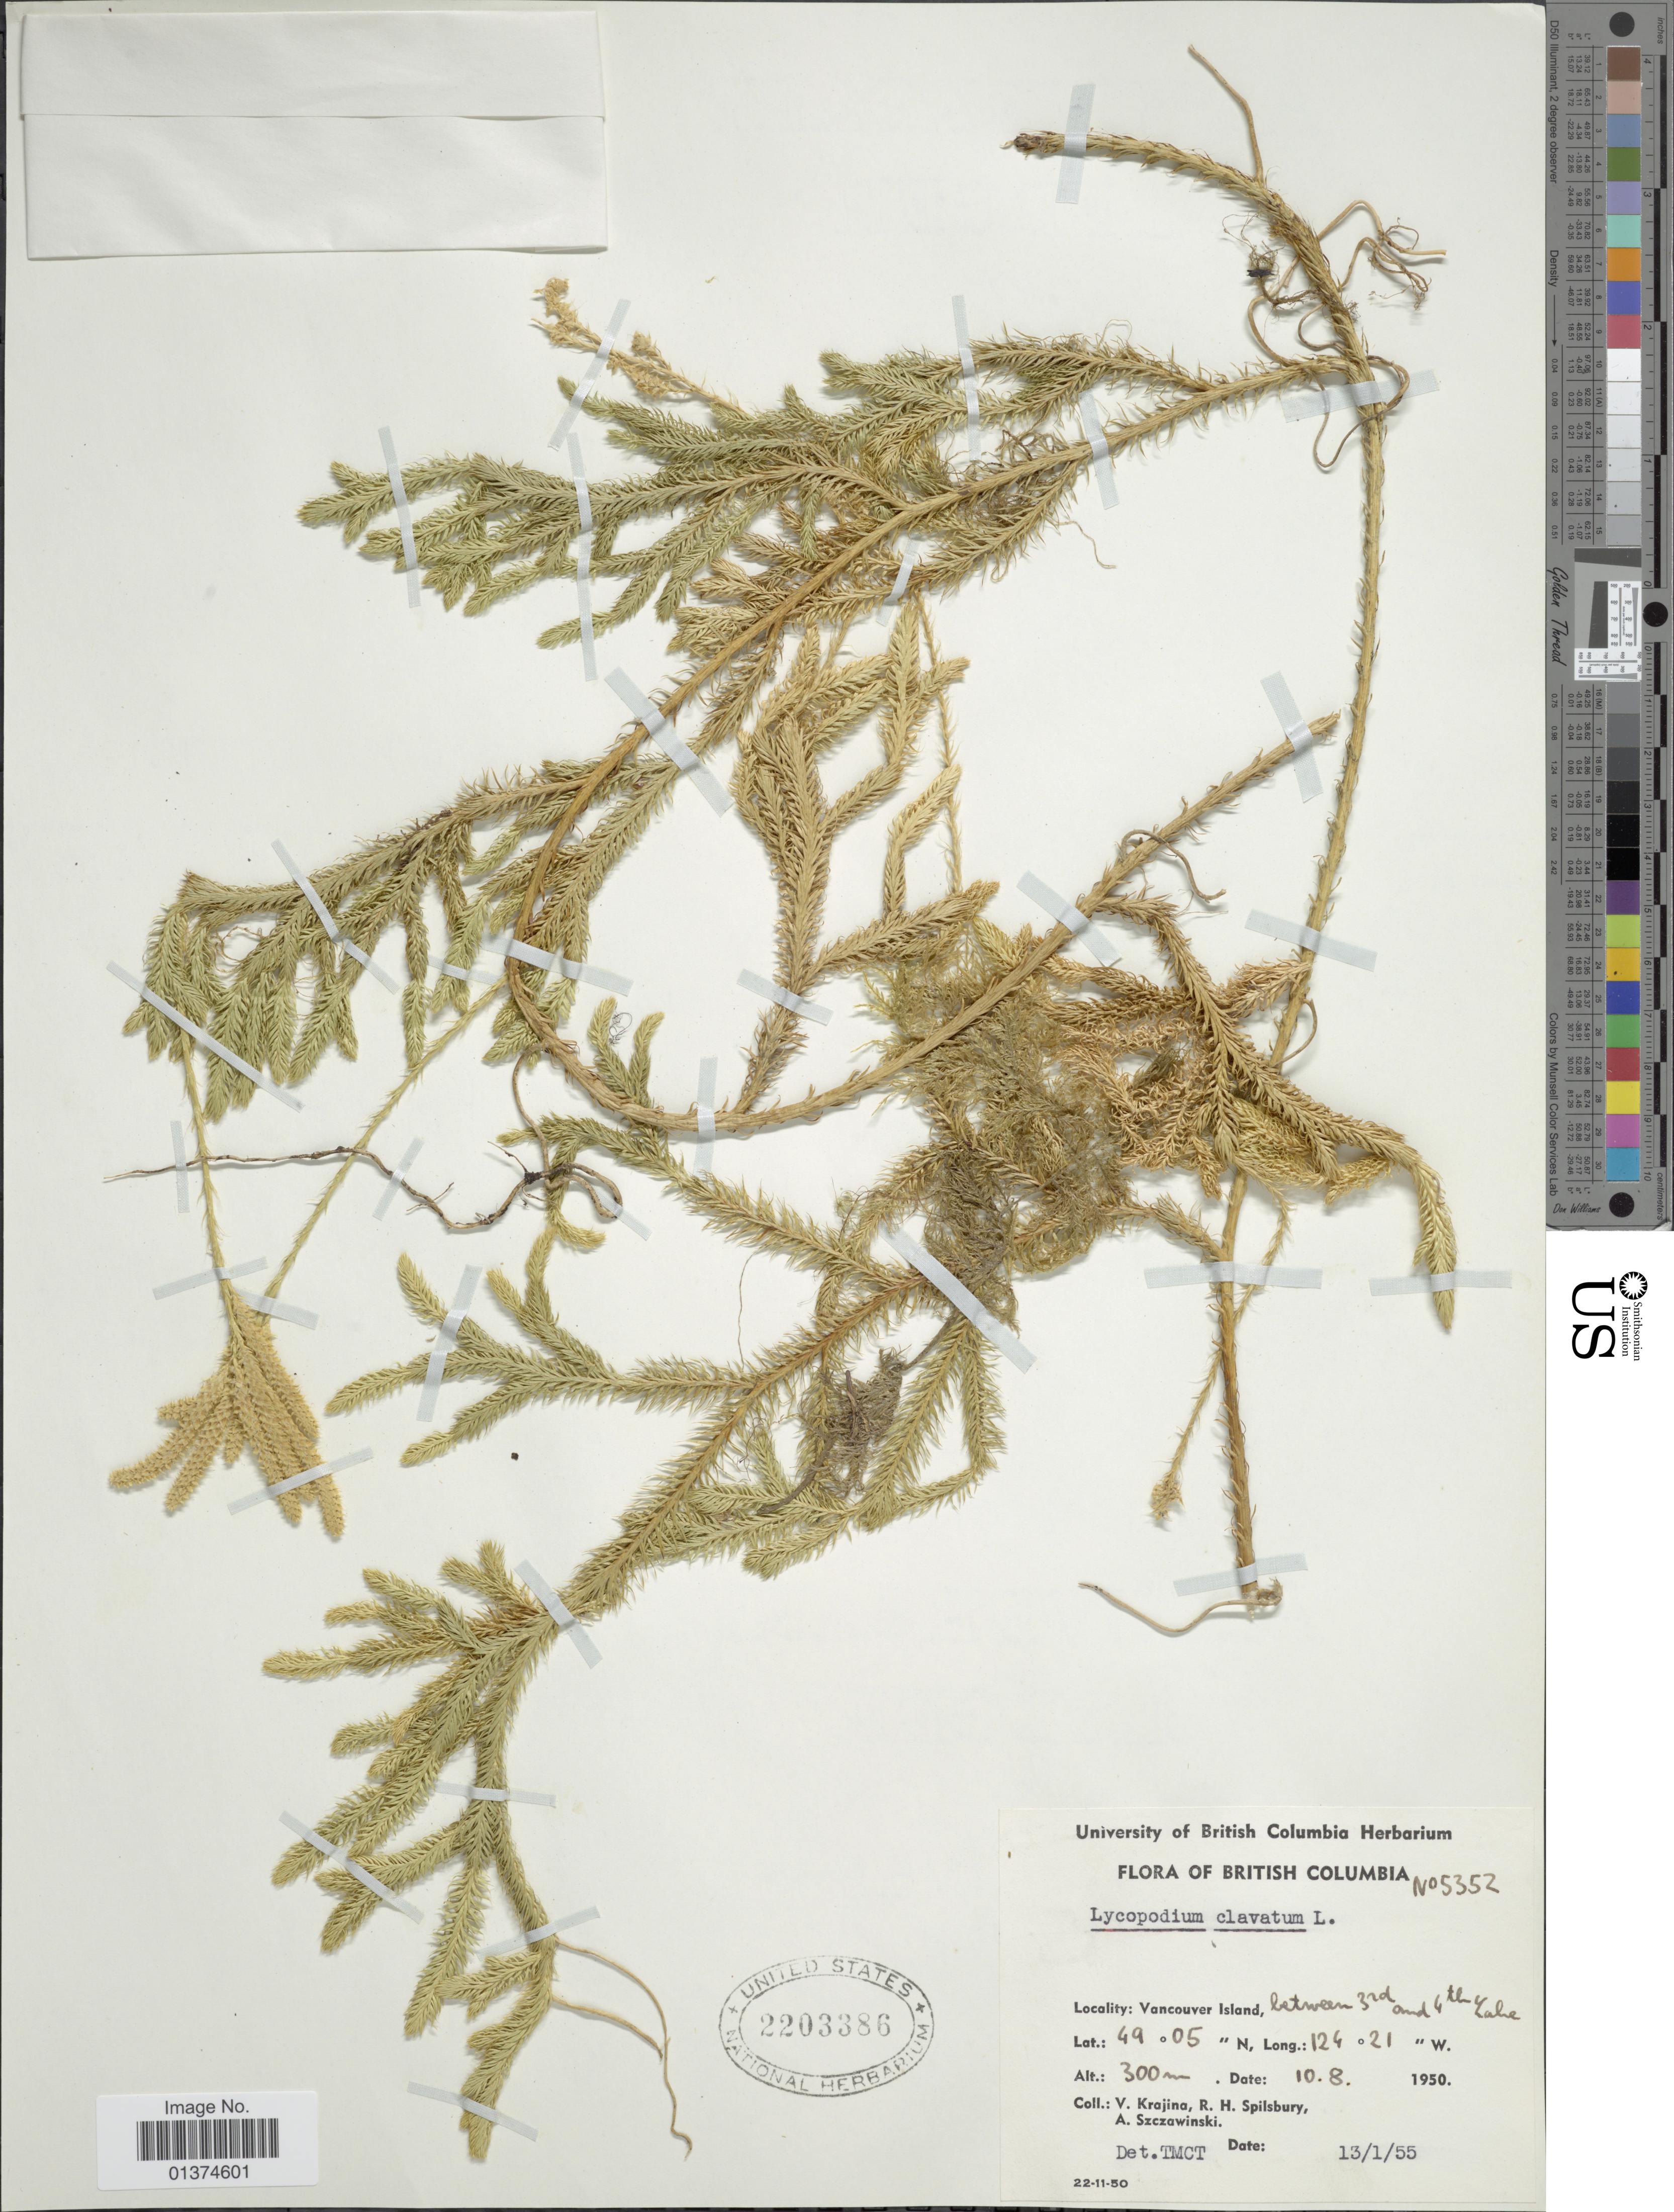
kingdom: Plantae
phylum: Tracheophyta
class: Lycopodiopsida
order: Lycopodiales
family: Lycopodiaceae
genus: Lycopodium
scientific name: Lycopodium clavatum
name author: L.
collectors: V. Krajina, R. Spilsbury & A. Szczawinski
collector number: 5352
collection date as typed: Transcribed d/m/y: 13/1/55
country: Canada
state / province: British Columbia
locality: Vancouver Island, between 3rd and 4th Nanaimo Lake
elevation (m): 300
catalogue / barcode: US 2203386